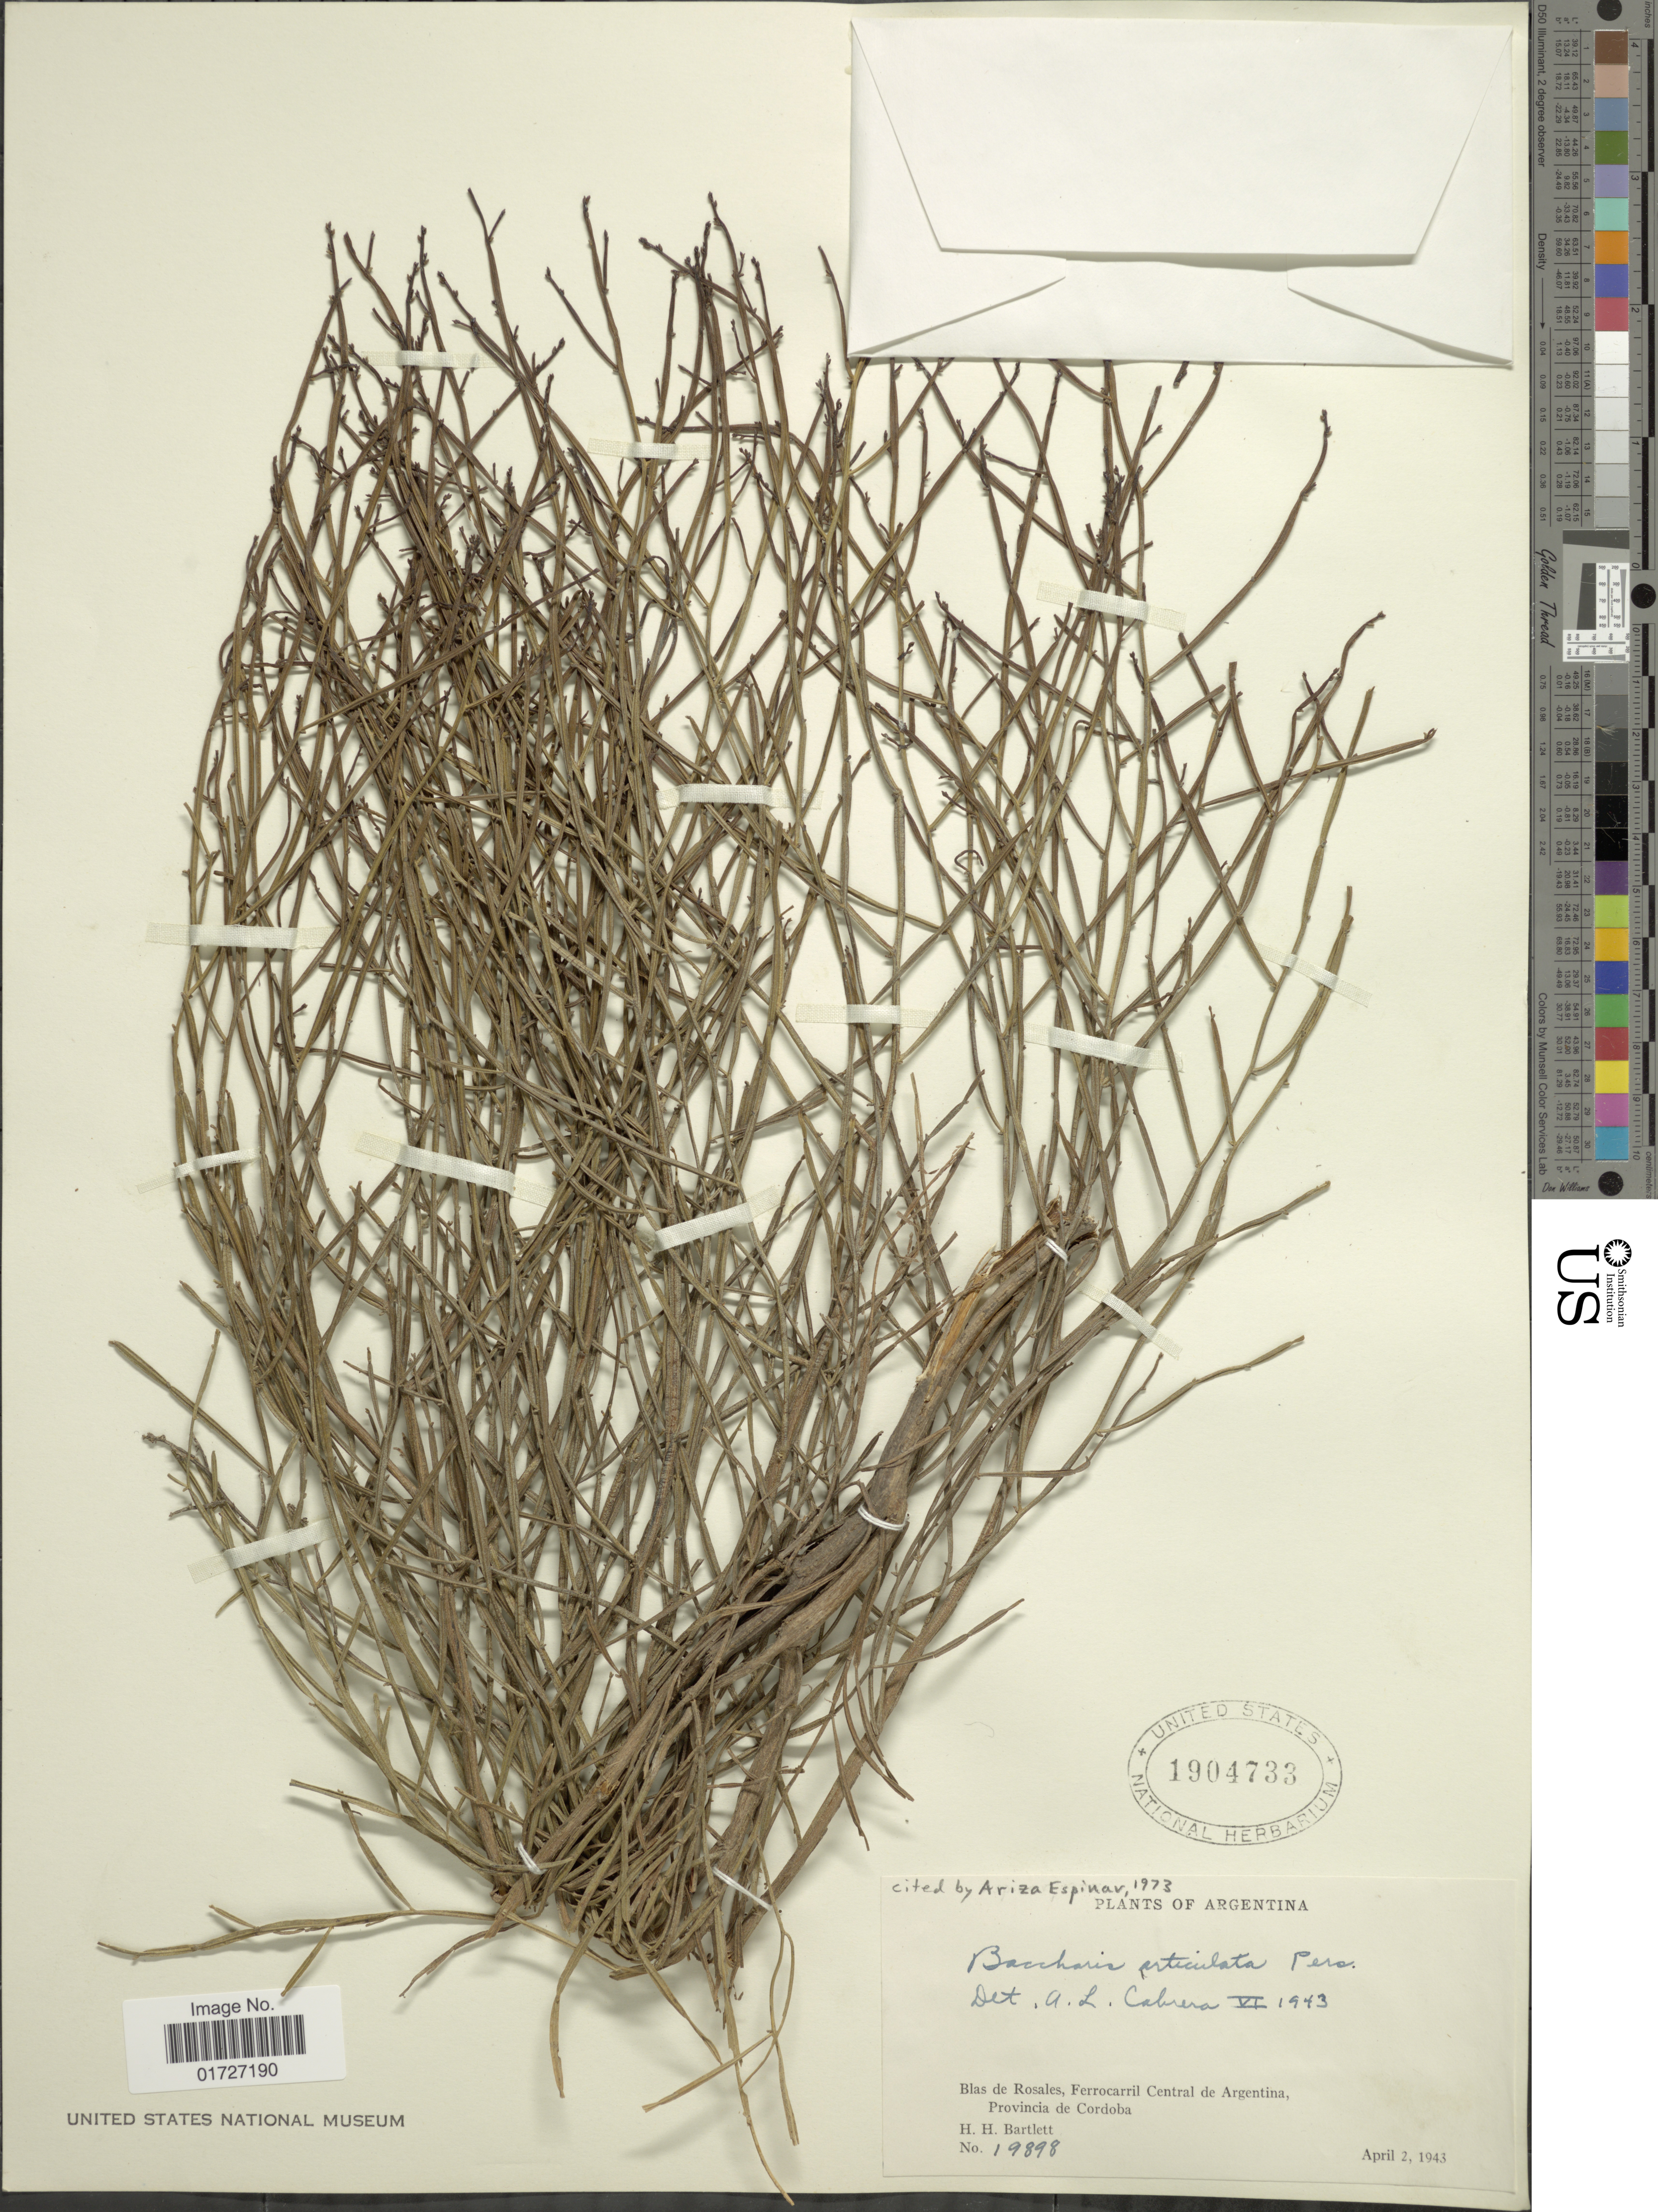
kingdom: Plantae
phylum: Tracheophyta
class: Magnoliopsida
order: Asterales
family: Asteraceae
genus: Baccharis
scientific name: Baccharis articulata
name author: (Lam.) Pers.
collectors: H. H. Bartlett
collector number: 19898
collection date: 1943-04-02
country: Argentina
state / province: Cordoba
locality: Blas de Rosales, Ferrocarril Central de Argentina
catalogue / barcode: US 1904733